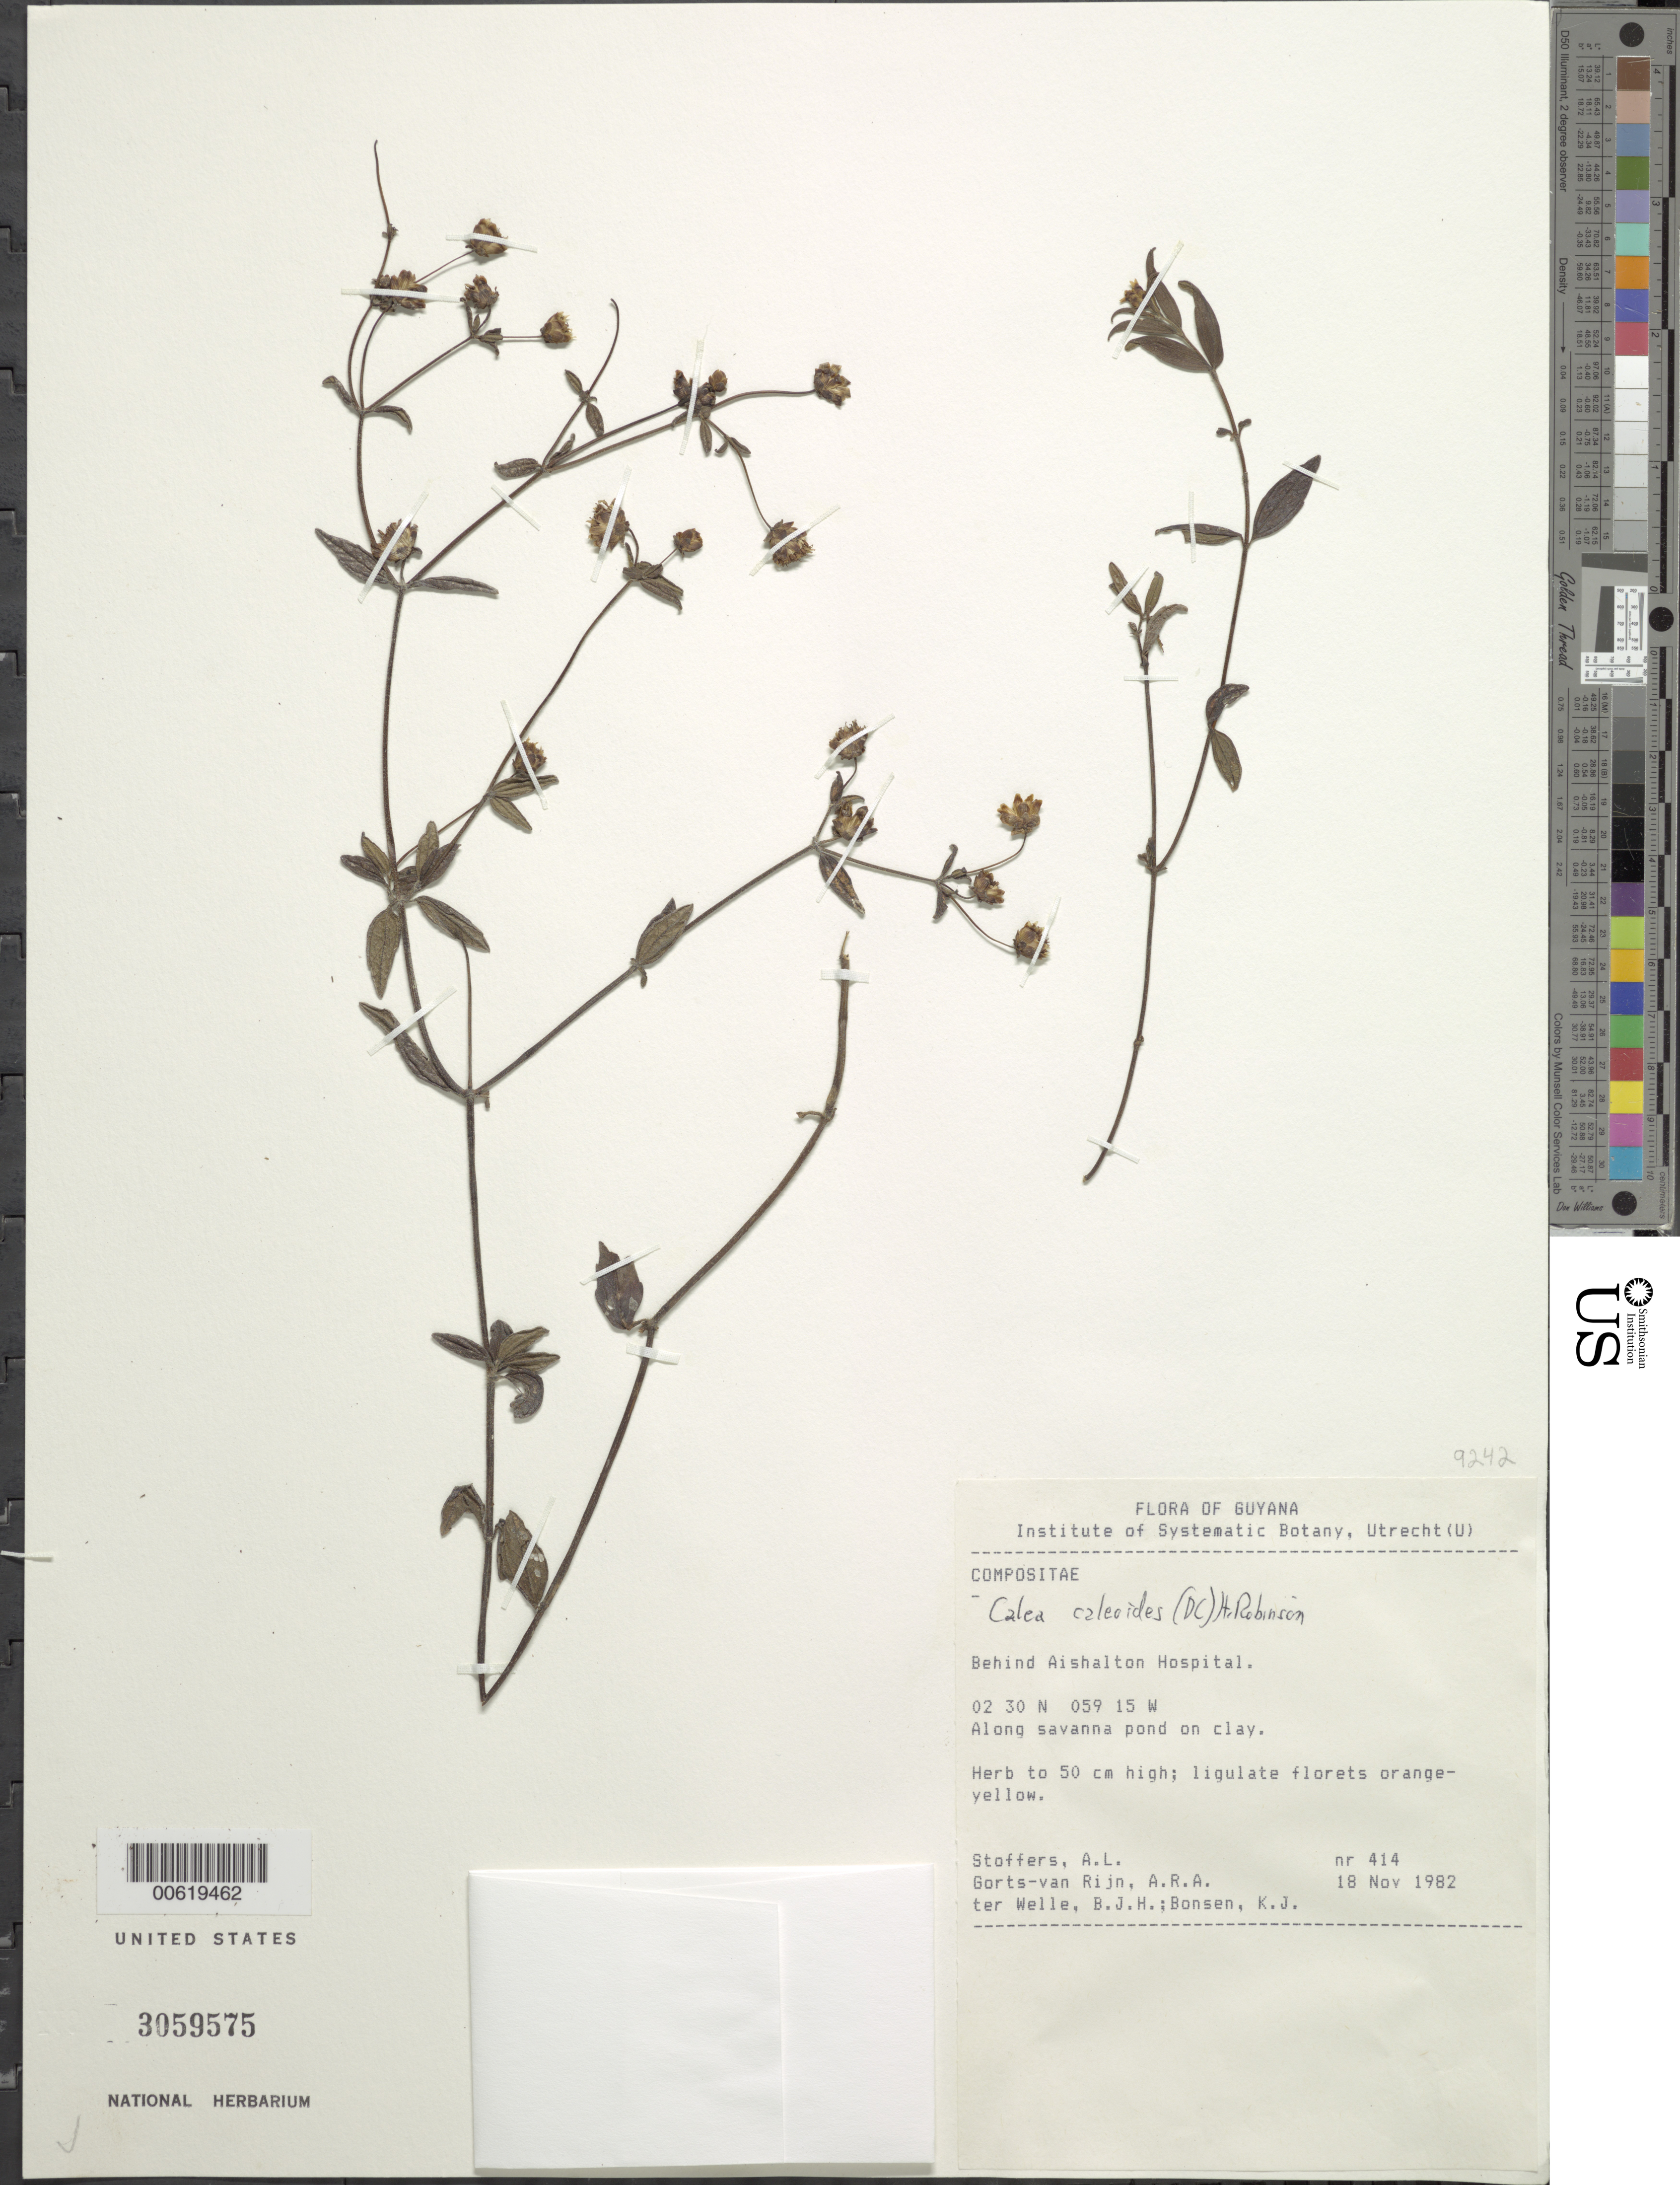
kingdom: Plantae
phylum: Tracheophyta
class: Magnoliopsida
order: Asterales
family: Asteraceae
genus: Calea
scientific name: Calea caleoides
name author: (DC.) H. Rob.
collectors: A. Stoffers, A. .R. A. Görts-van Rijn, B. Welle & K. Bonsen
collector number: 414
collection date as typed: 18-Nov-82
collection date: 1982-11-18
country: Guyana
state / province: U. Takutu-U. Essequibo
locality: Aishalton Hospital, behind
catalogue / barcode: US 3059575